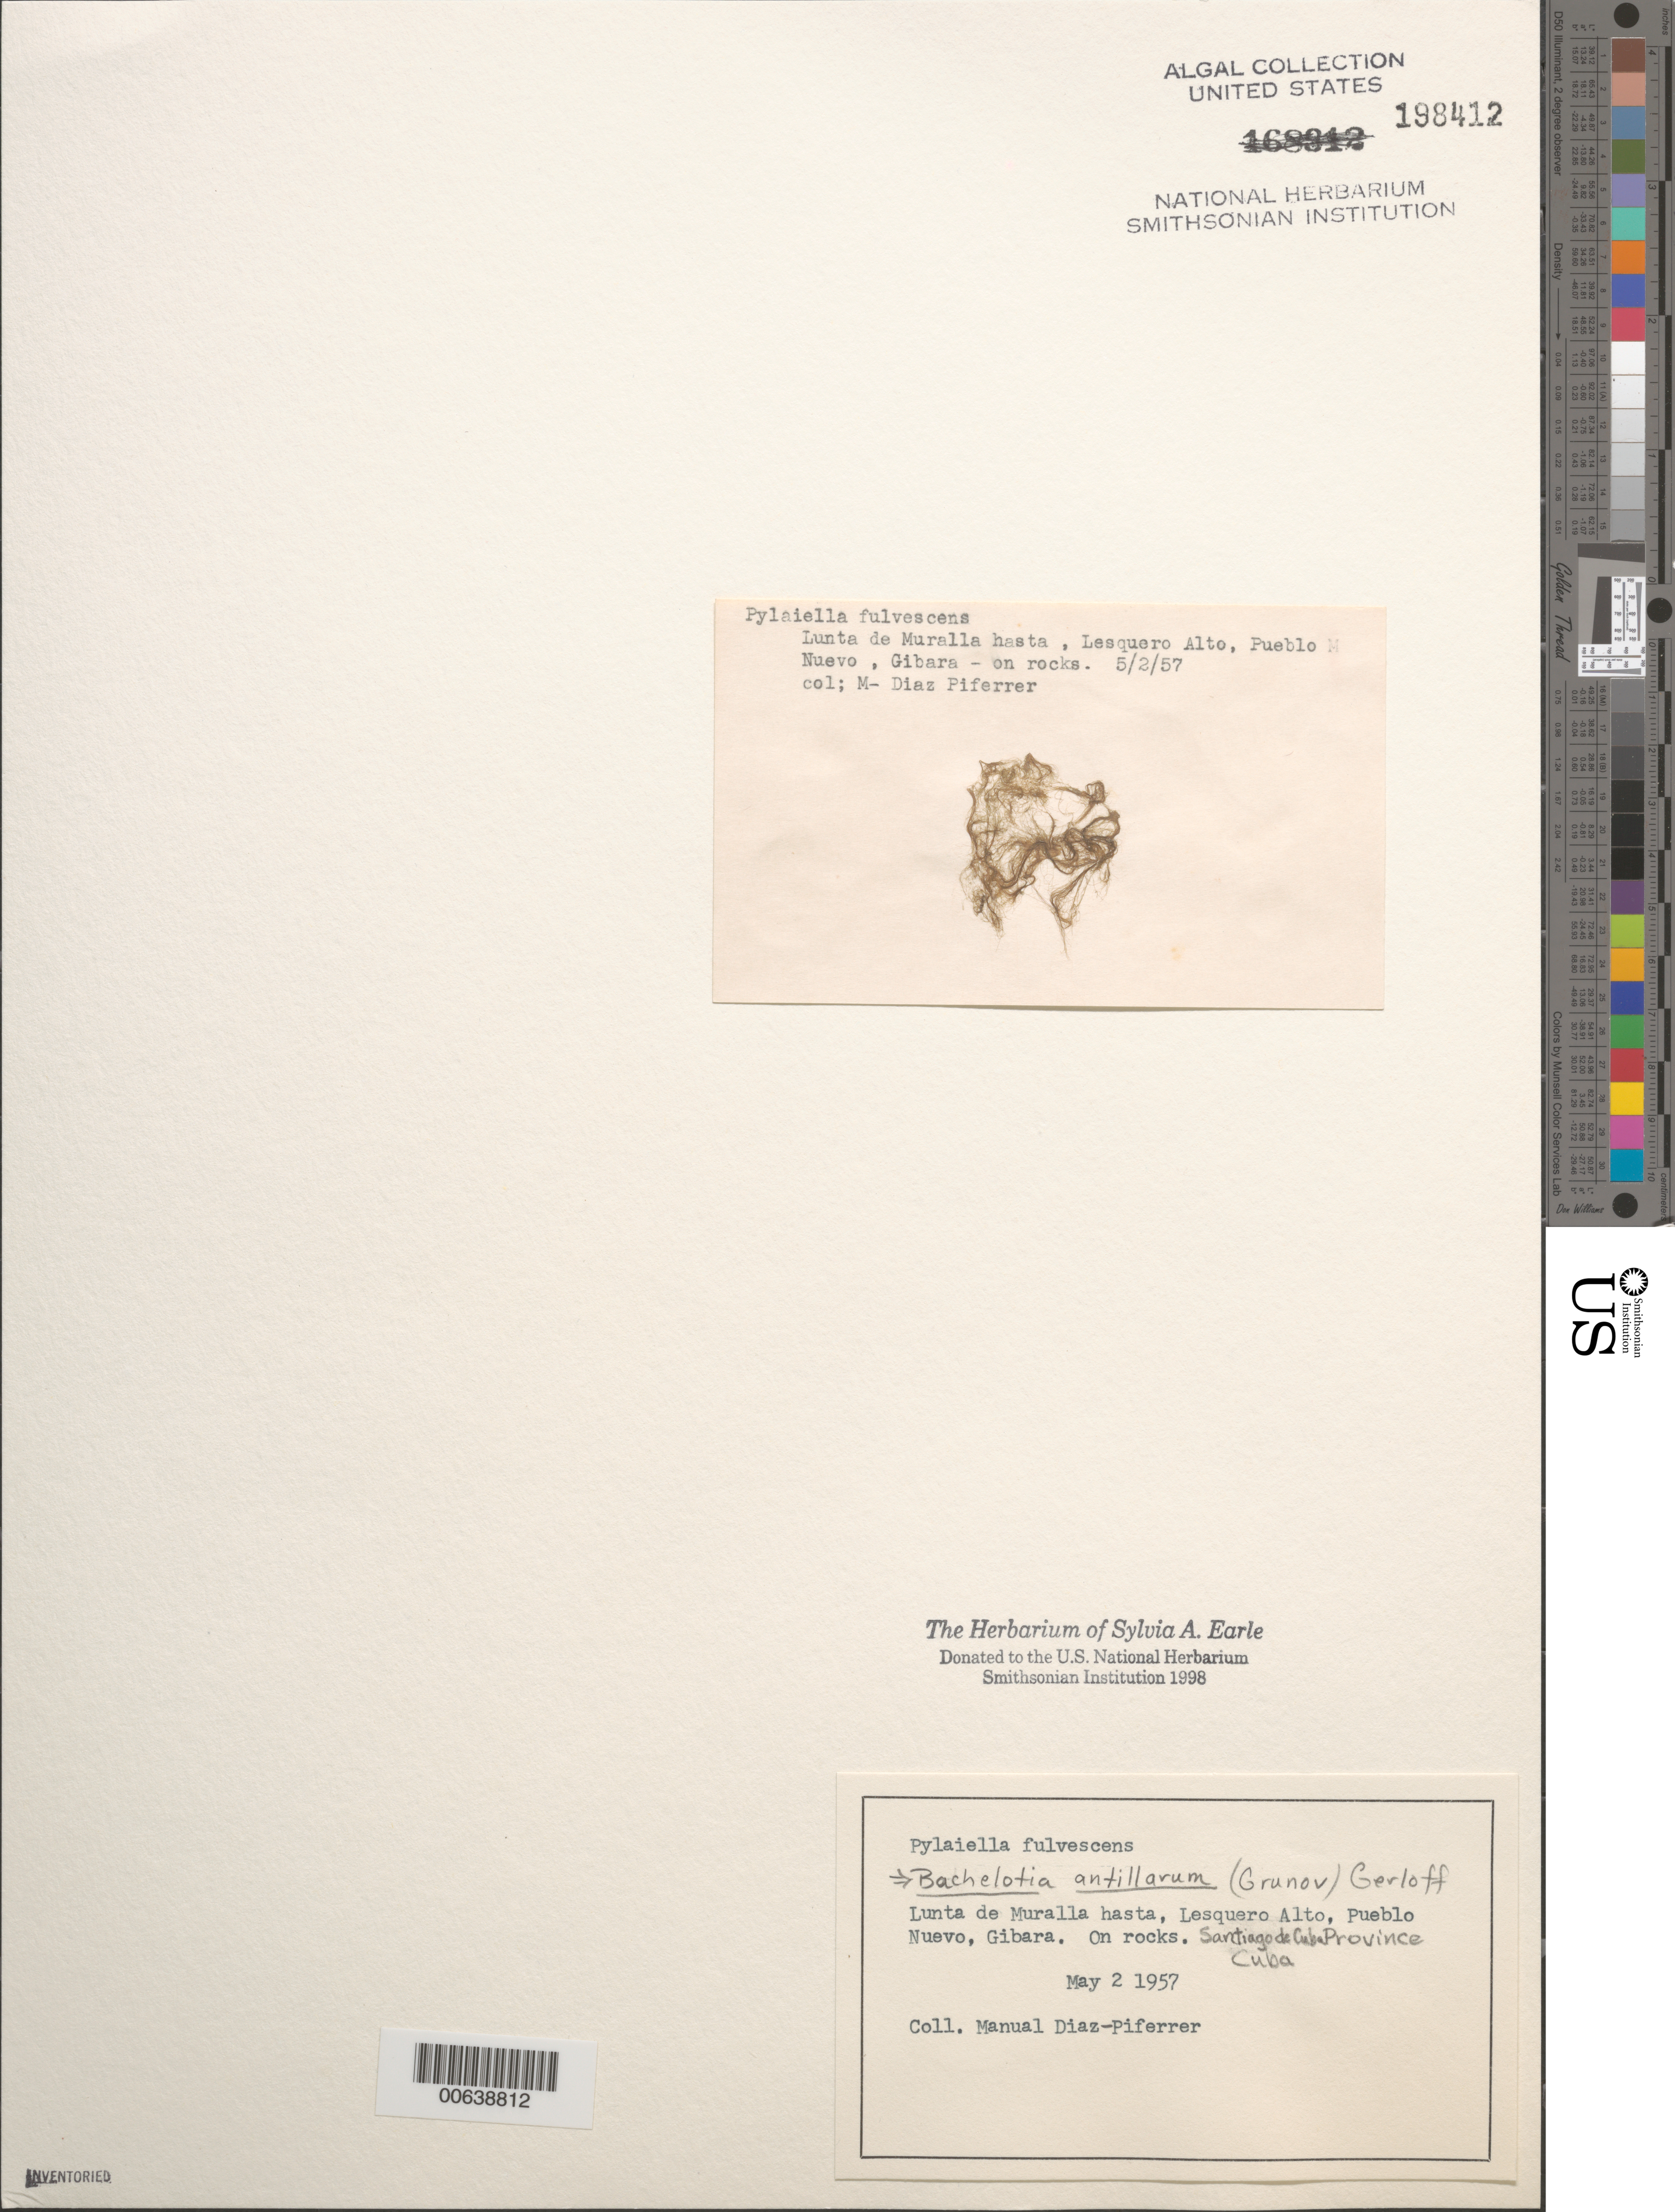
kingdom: Chromista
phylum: Ochrophyta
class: Phaeophyceae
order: Ectocarpales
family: Ectocarpaceae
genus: Bachelotia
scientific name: Bachelotia antillarum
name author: (Grunow) Gerloff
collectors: M. Diaz-Piferrer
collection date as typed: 02 May 1957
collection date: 1957-05-02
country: Cuba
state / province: Santiago de Cuba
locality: Lunta de Muralla Hasta, Lesquero Alto, Pueblo Nuevo, Gibara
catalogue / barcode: US 198412